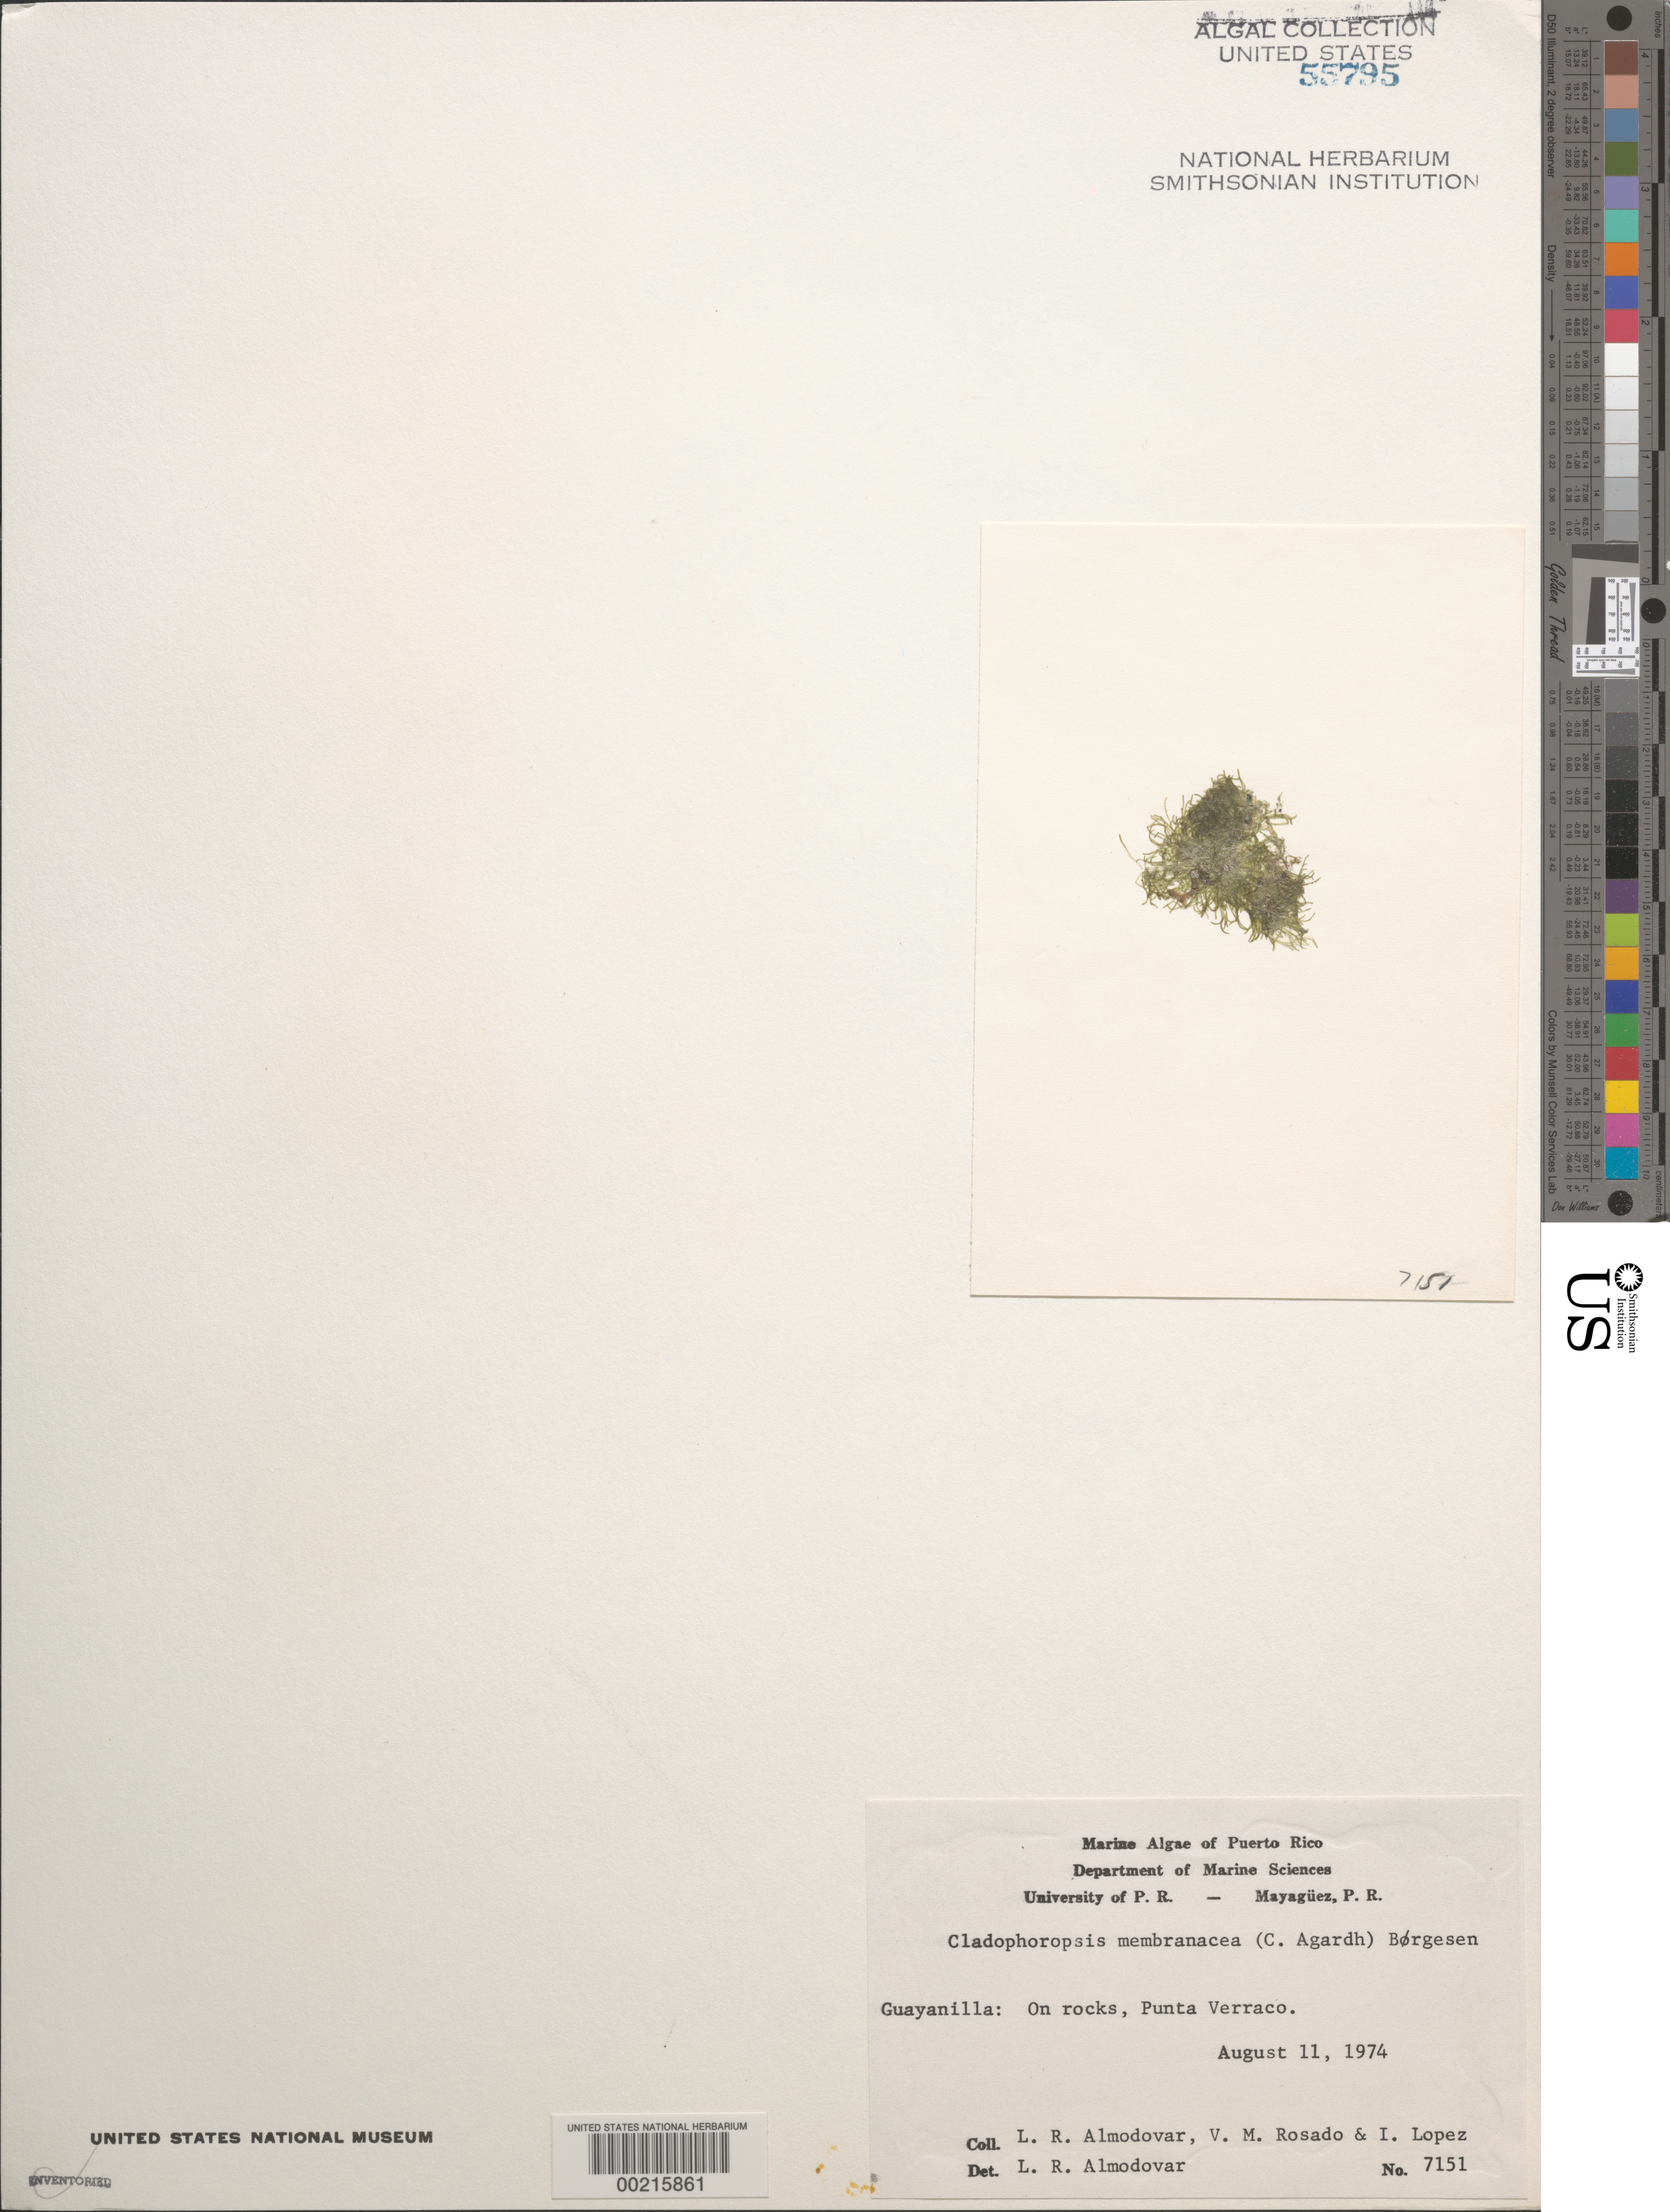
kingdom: Plantae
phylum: Chlorophyta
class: Ulvophyceae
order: Bryopsidales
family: Caulerpaceae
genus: Caulerpa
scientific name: Caulerpa chemnitzia var. vanbossae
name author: (Setch. & N.L. Gardner) Fern.-Garcia & Riosm.-Rod.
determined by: Algae name updating Project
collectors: L. Almodovar, V. Rosado & I. Lopéz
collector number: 7151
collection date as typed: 11 Aug 1974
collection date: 1974-08-11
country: Puerto Rico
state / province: Guayanilla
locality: Punta verraco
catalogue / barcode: US 55795